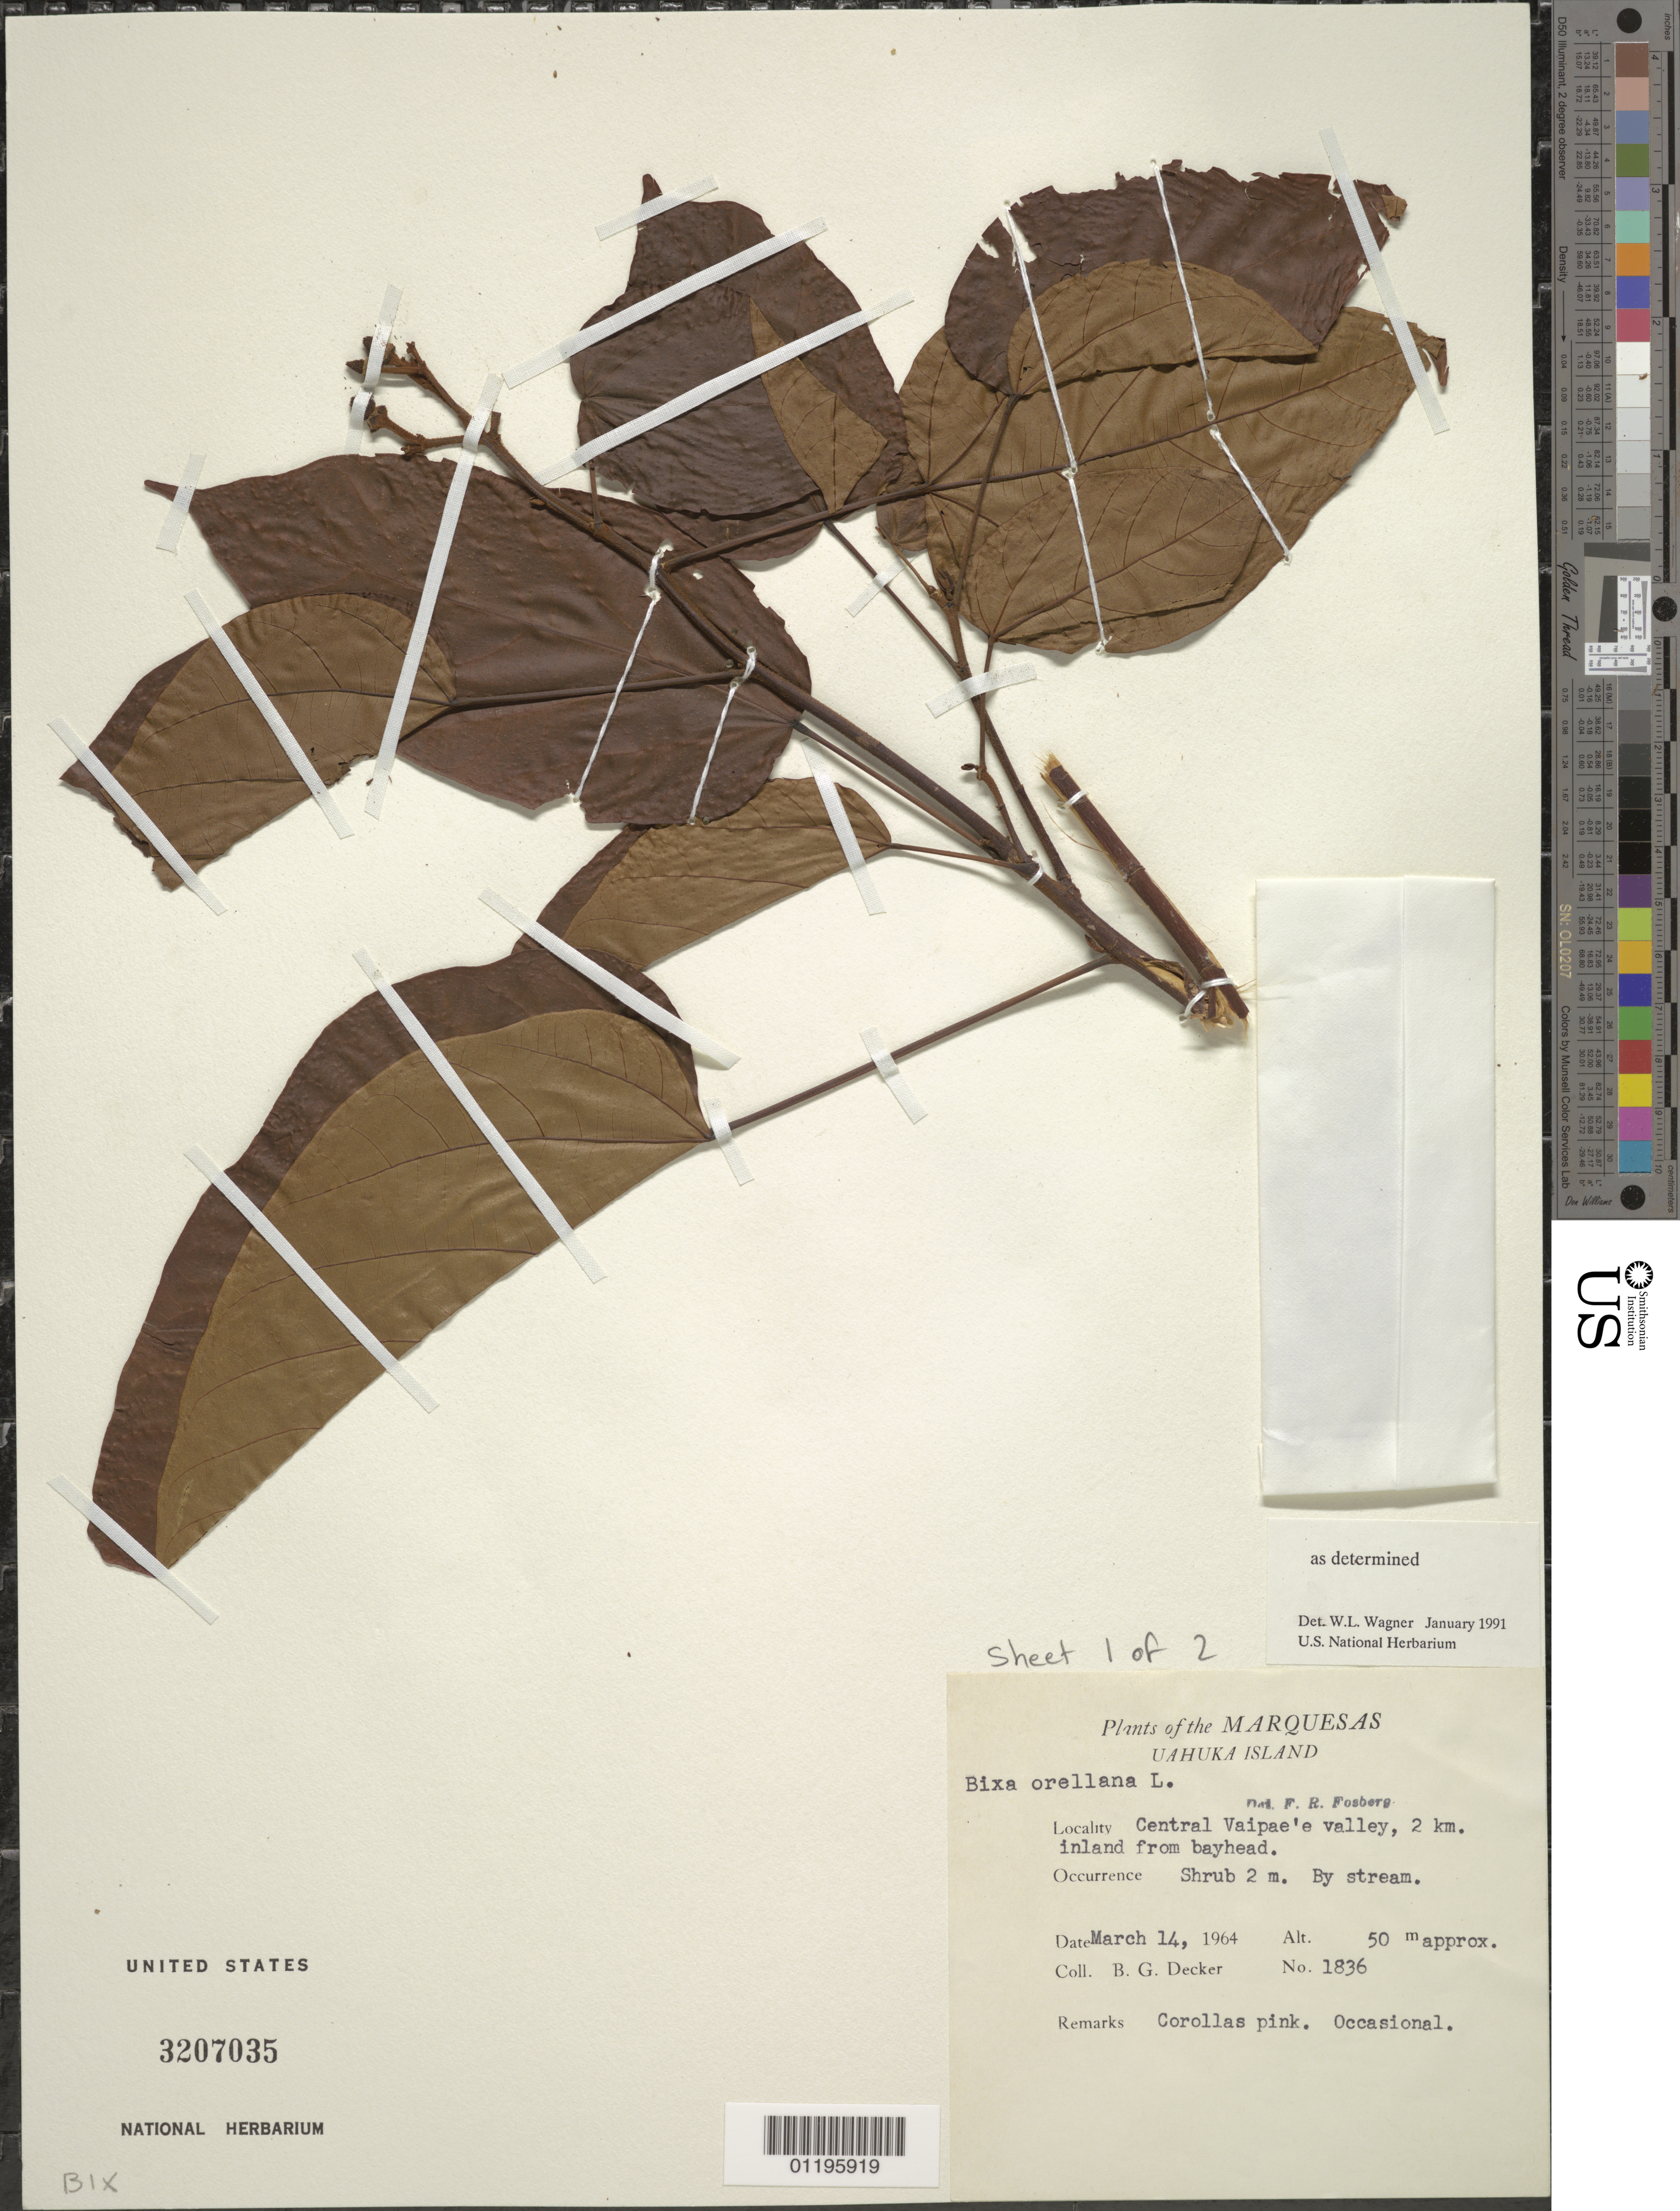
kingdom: Plantae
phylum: Tracheophyta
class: Magnoliopsida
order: Malvales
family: Bixaceae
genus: Bixa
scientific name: Bixa orellana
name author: L.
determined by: Wagner, W. L., (BOT), Smithsonian Institution - National Museum of Natural History (UNITED STATES)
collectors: B. G. Decker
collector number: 1836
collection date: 1964-03-14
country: French Polynesia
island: Ua Huka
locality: central Vaipae'e Valley, 2 km inland from bayhead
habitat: By stream. Occasional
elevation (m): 50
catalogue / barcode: US 3207035